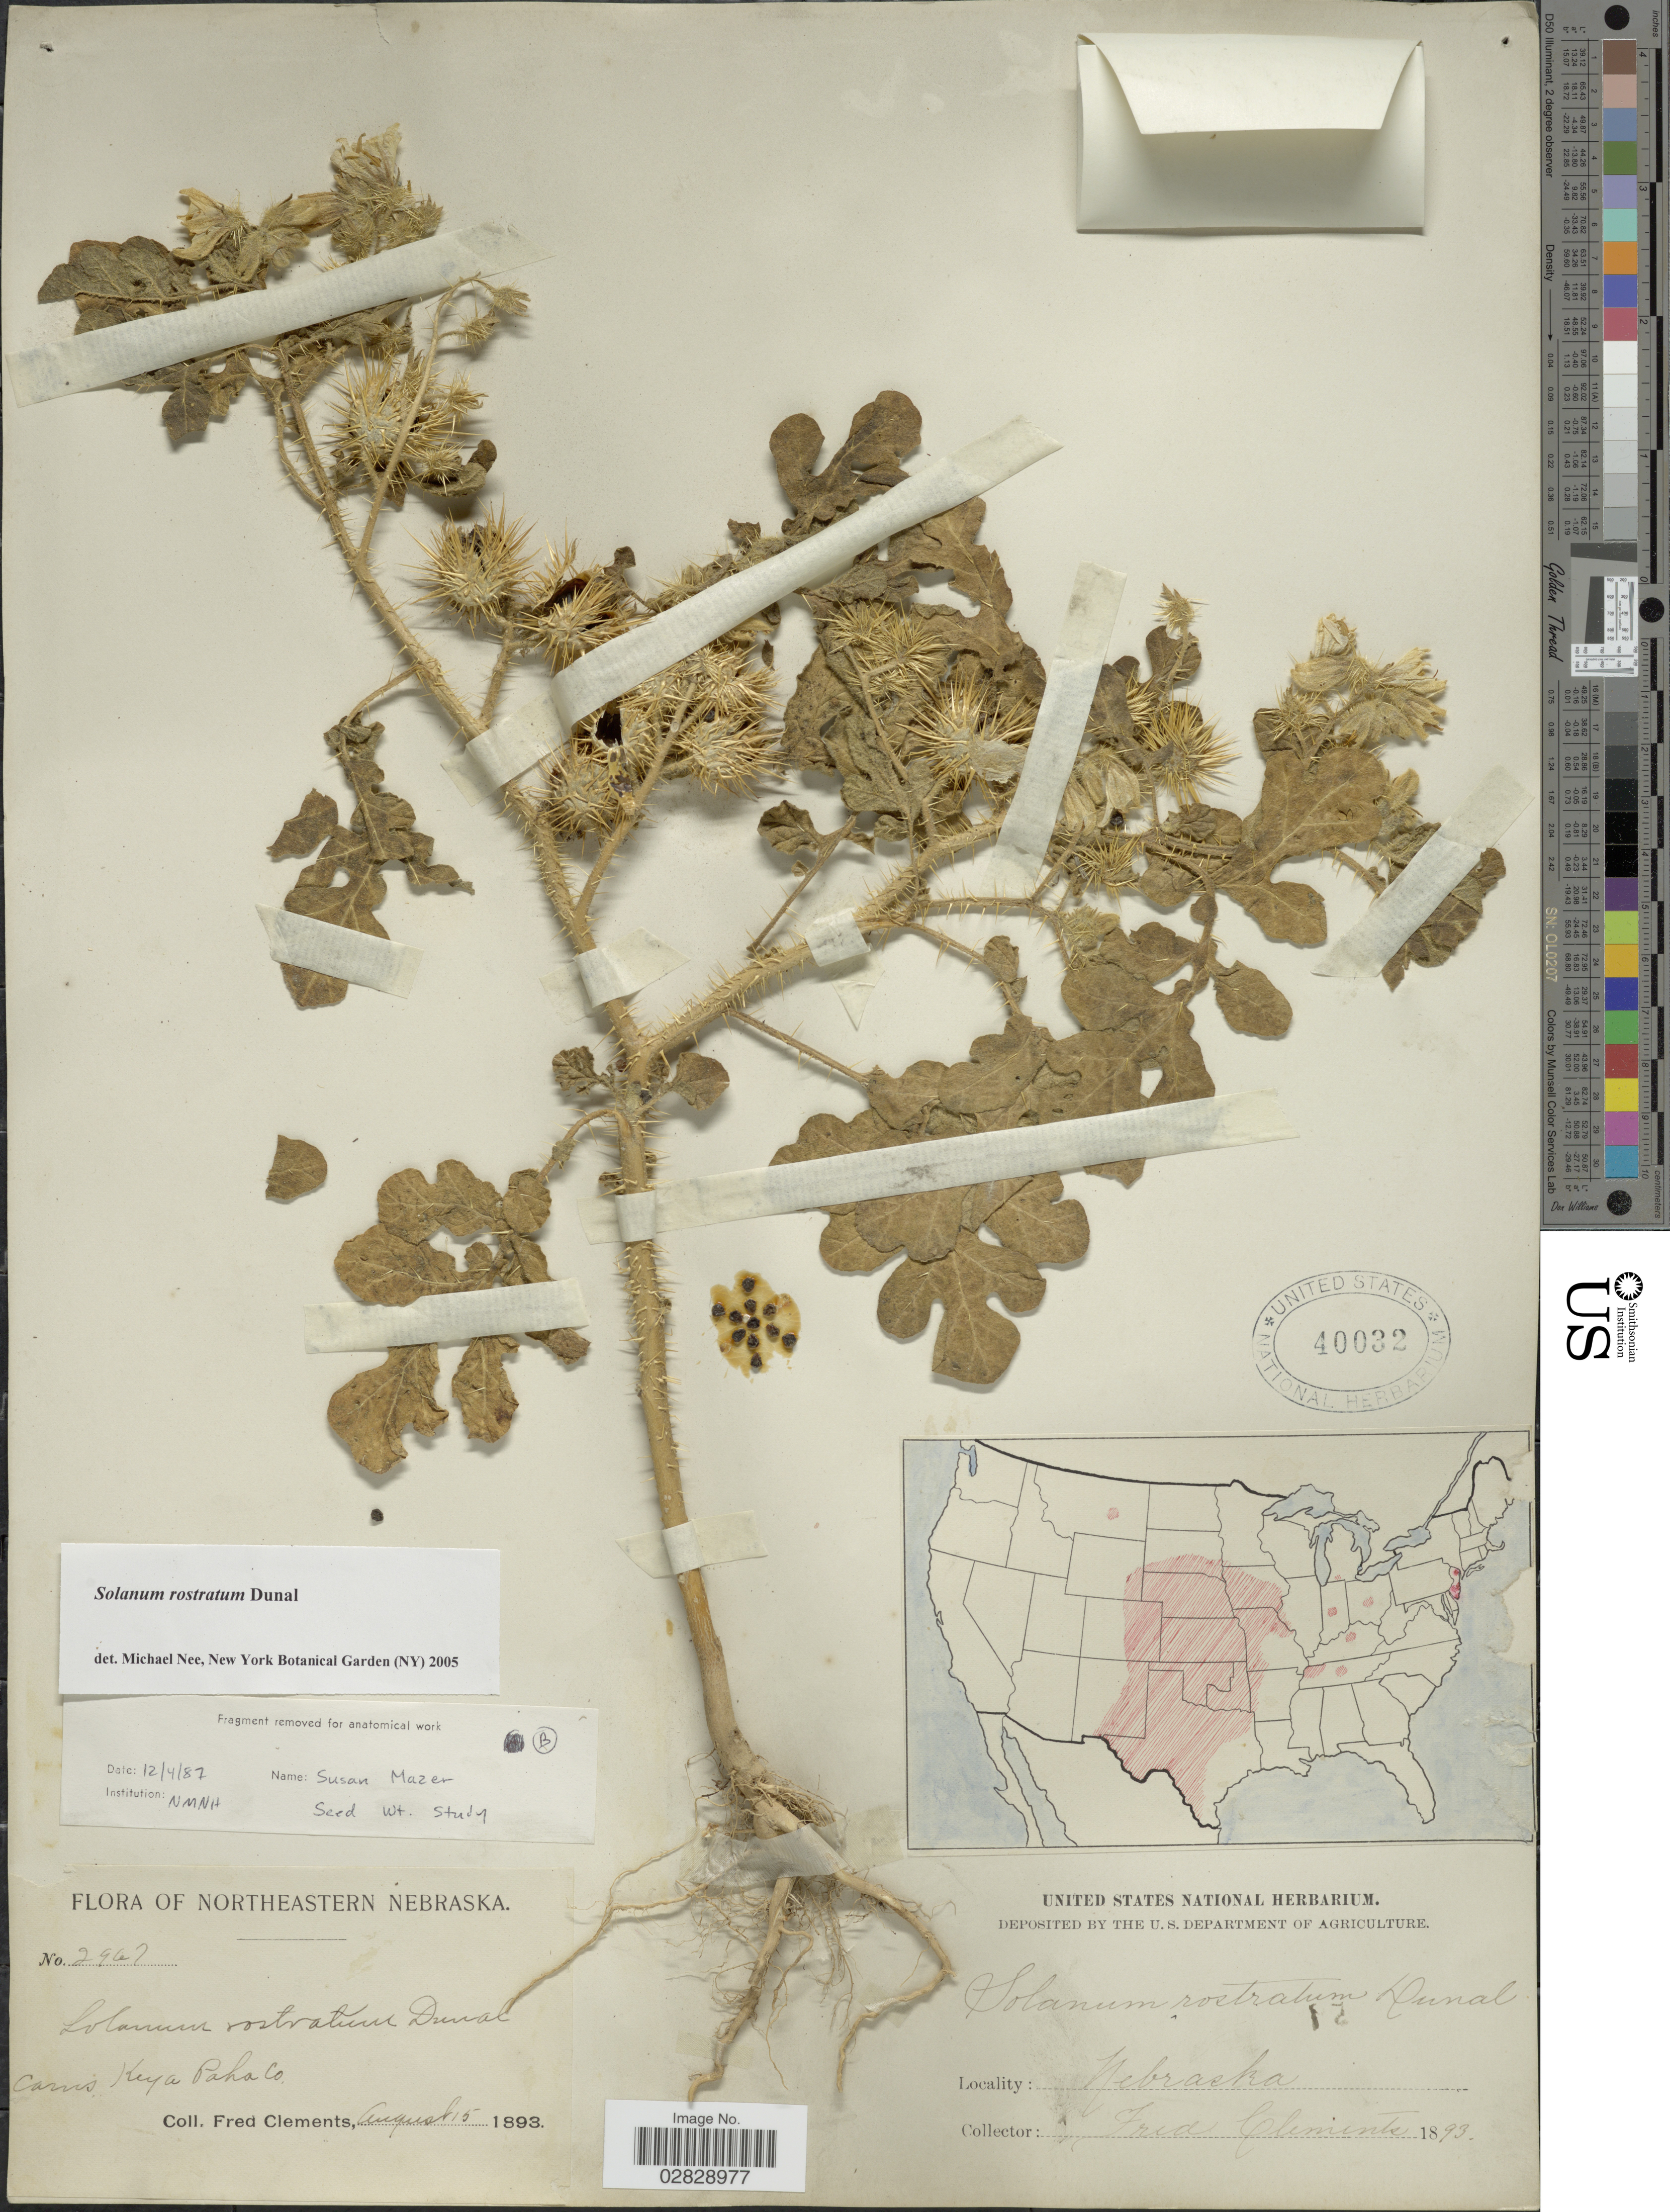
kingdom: Plantae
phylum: Tracheophyta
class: Magnoliopsida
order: Solanales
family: Solanaceae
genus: Solanum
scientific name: Solanum rostratum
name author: Dunal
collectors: F. Clements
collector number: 2967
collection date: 1893-08-15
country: United States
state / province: Nebraska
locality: Northeastern Nebraska. Carns Keya Paha Co.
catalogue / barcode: US 40032